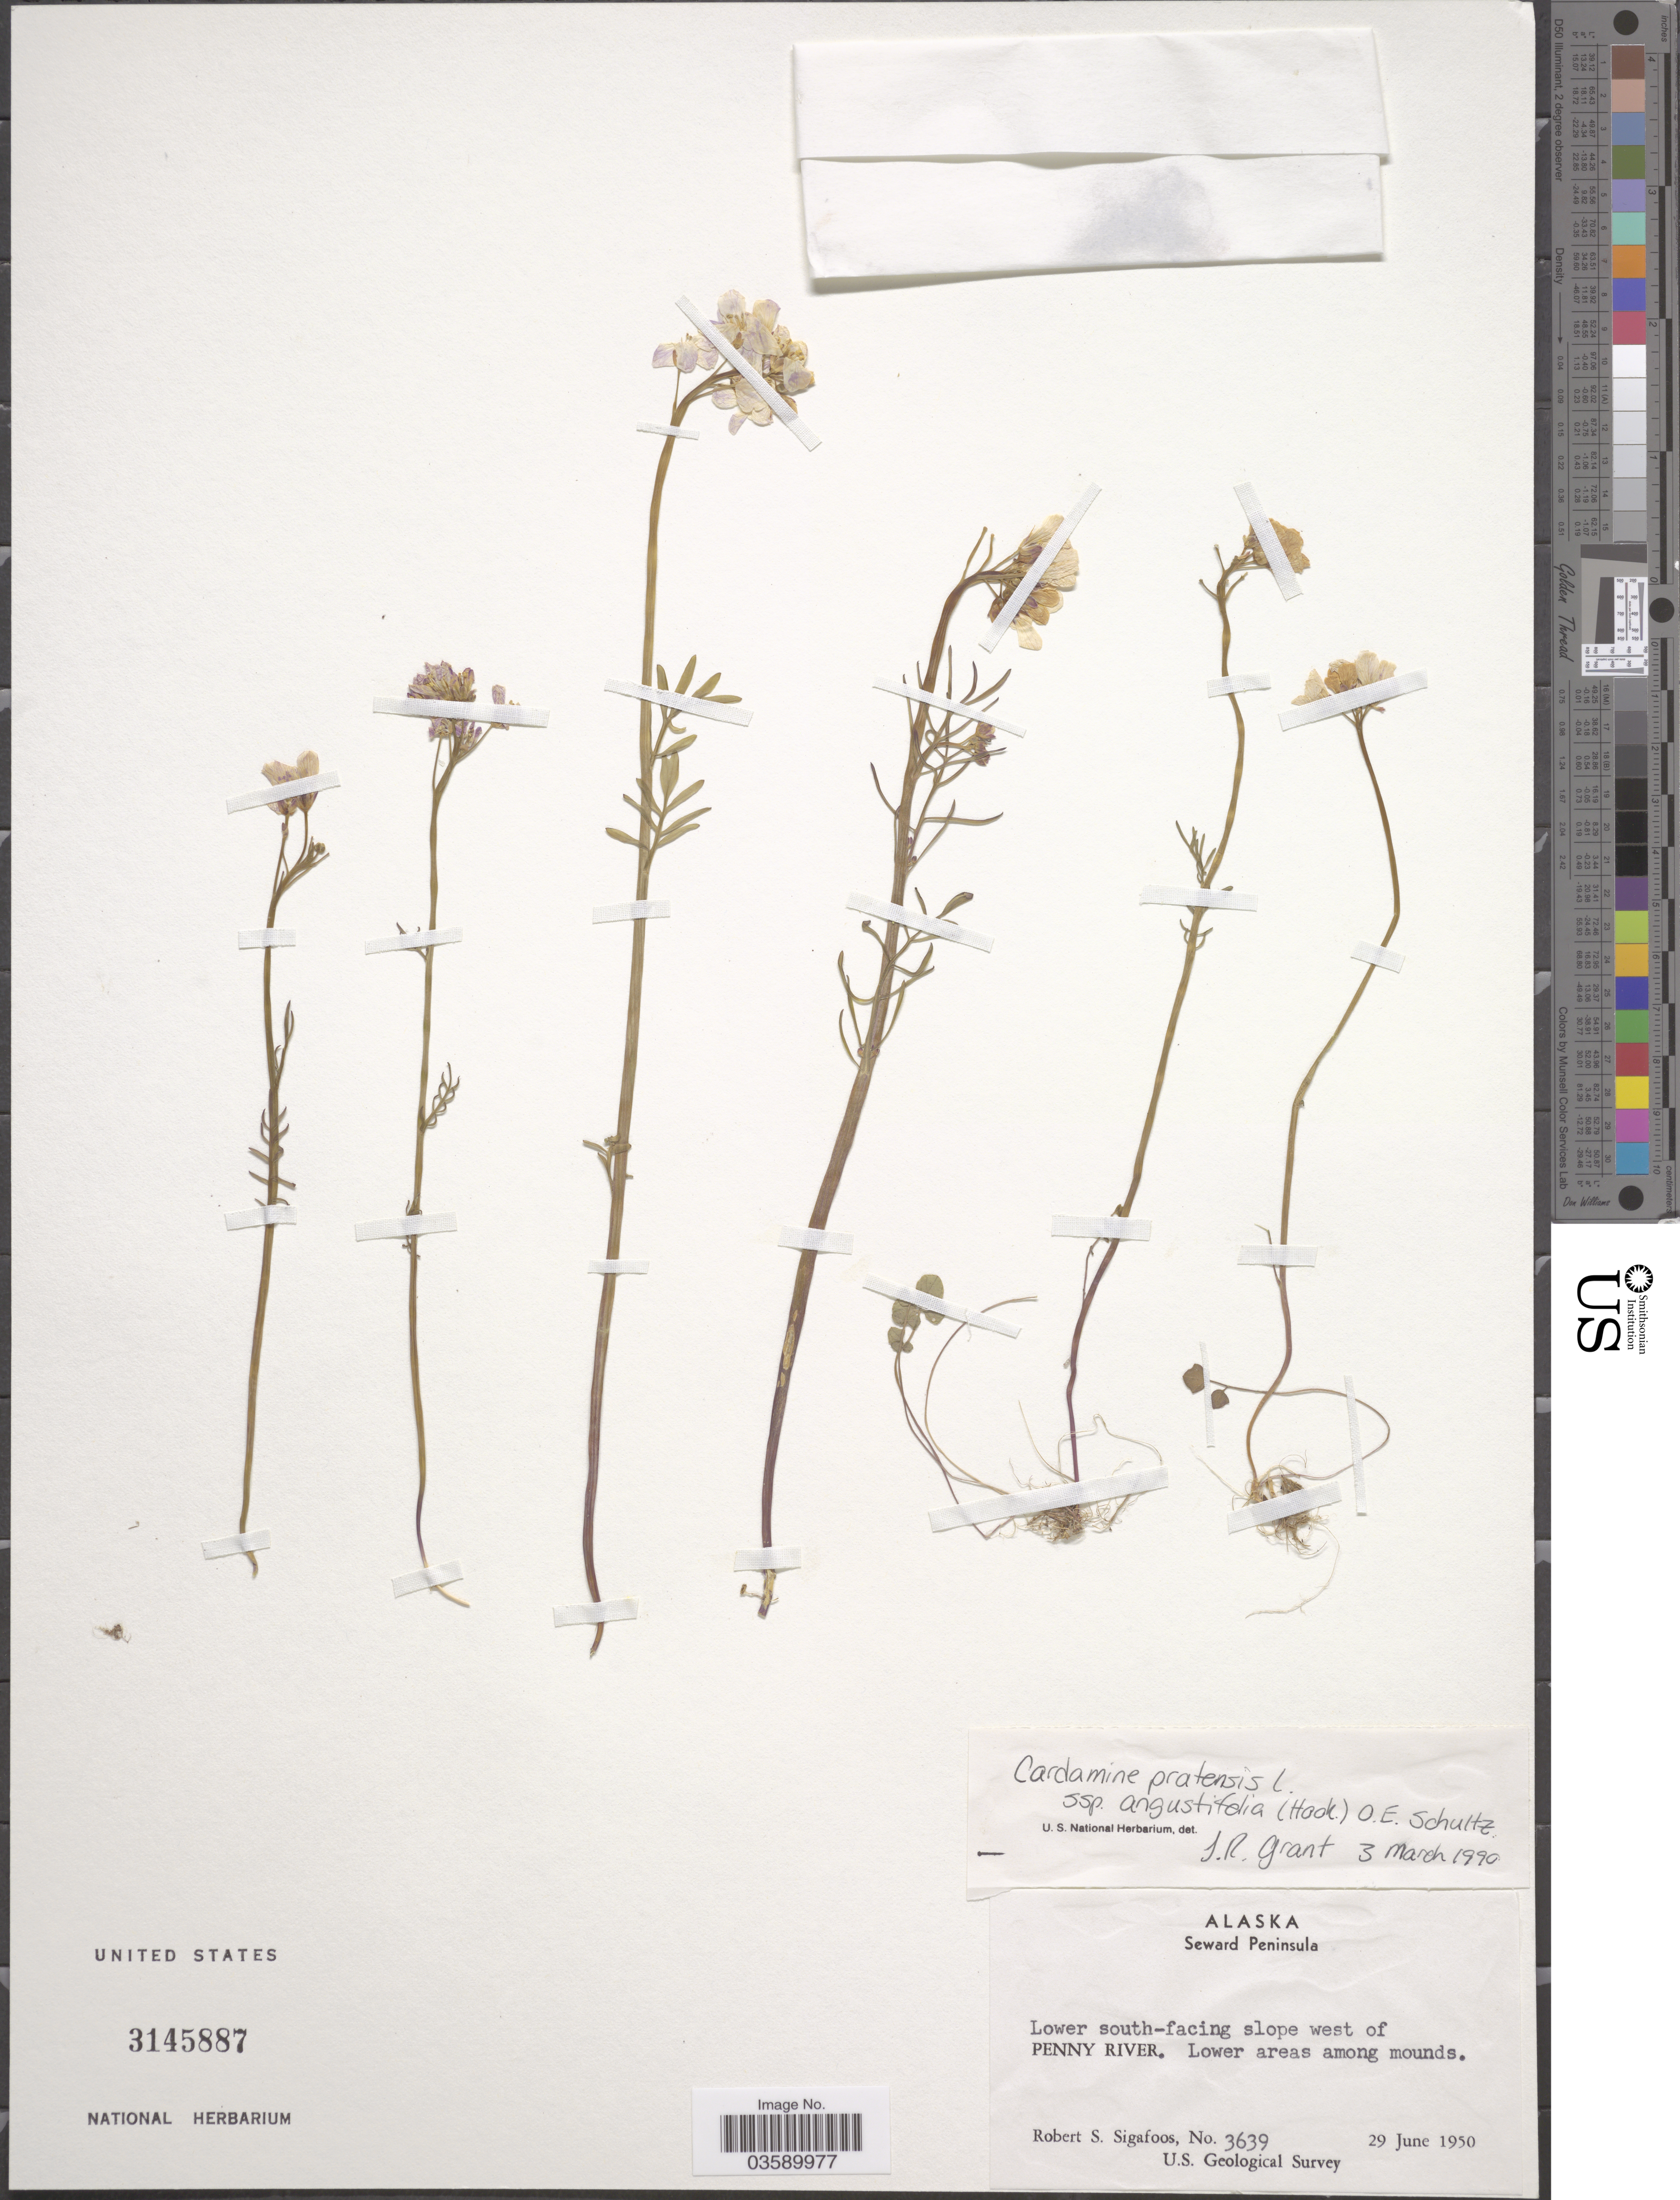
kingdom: Plantae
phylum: Tracheophyta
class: Magnoliopsida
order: Brassicales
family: Brassicaceae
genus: Cardamine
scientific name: Cardamine pratensis subsp. angustifolia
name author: (Hook.) O.E. Schulz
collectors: R. Sigafoos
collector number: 3639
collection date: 1950-06-29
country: United States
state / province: Alaska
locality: Seward Peninsula. Lower south-facing slope west of Penny River. Lower areas among mounds.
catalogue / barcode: US 3145887